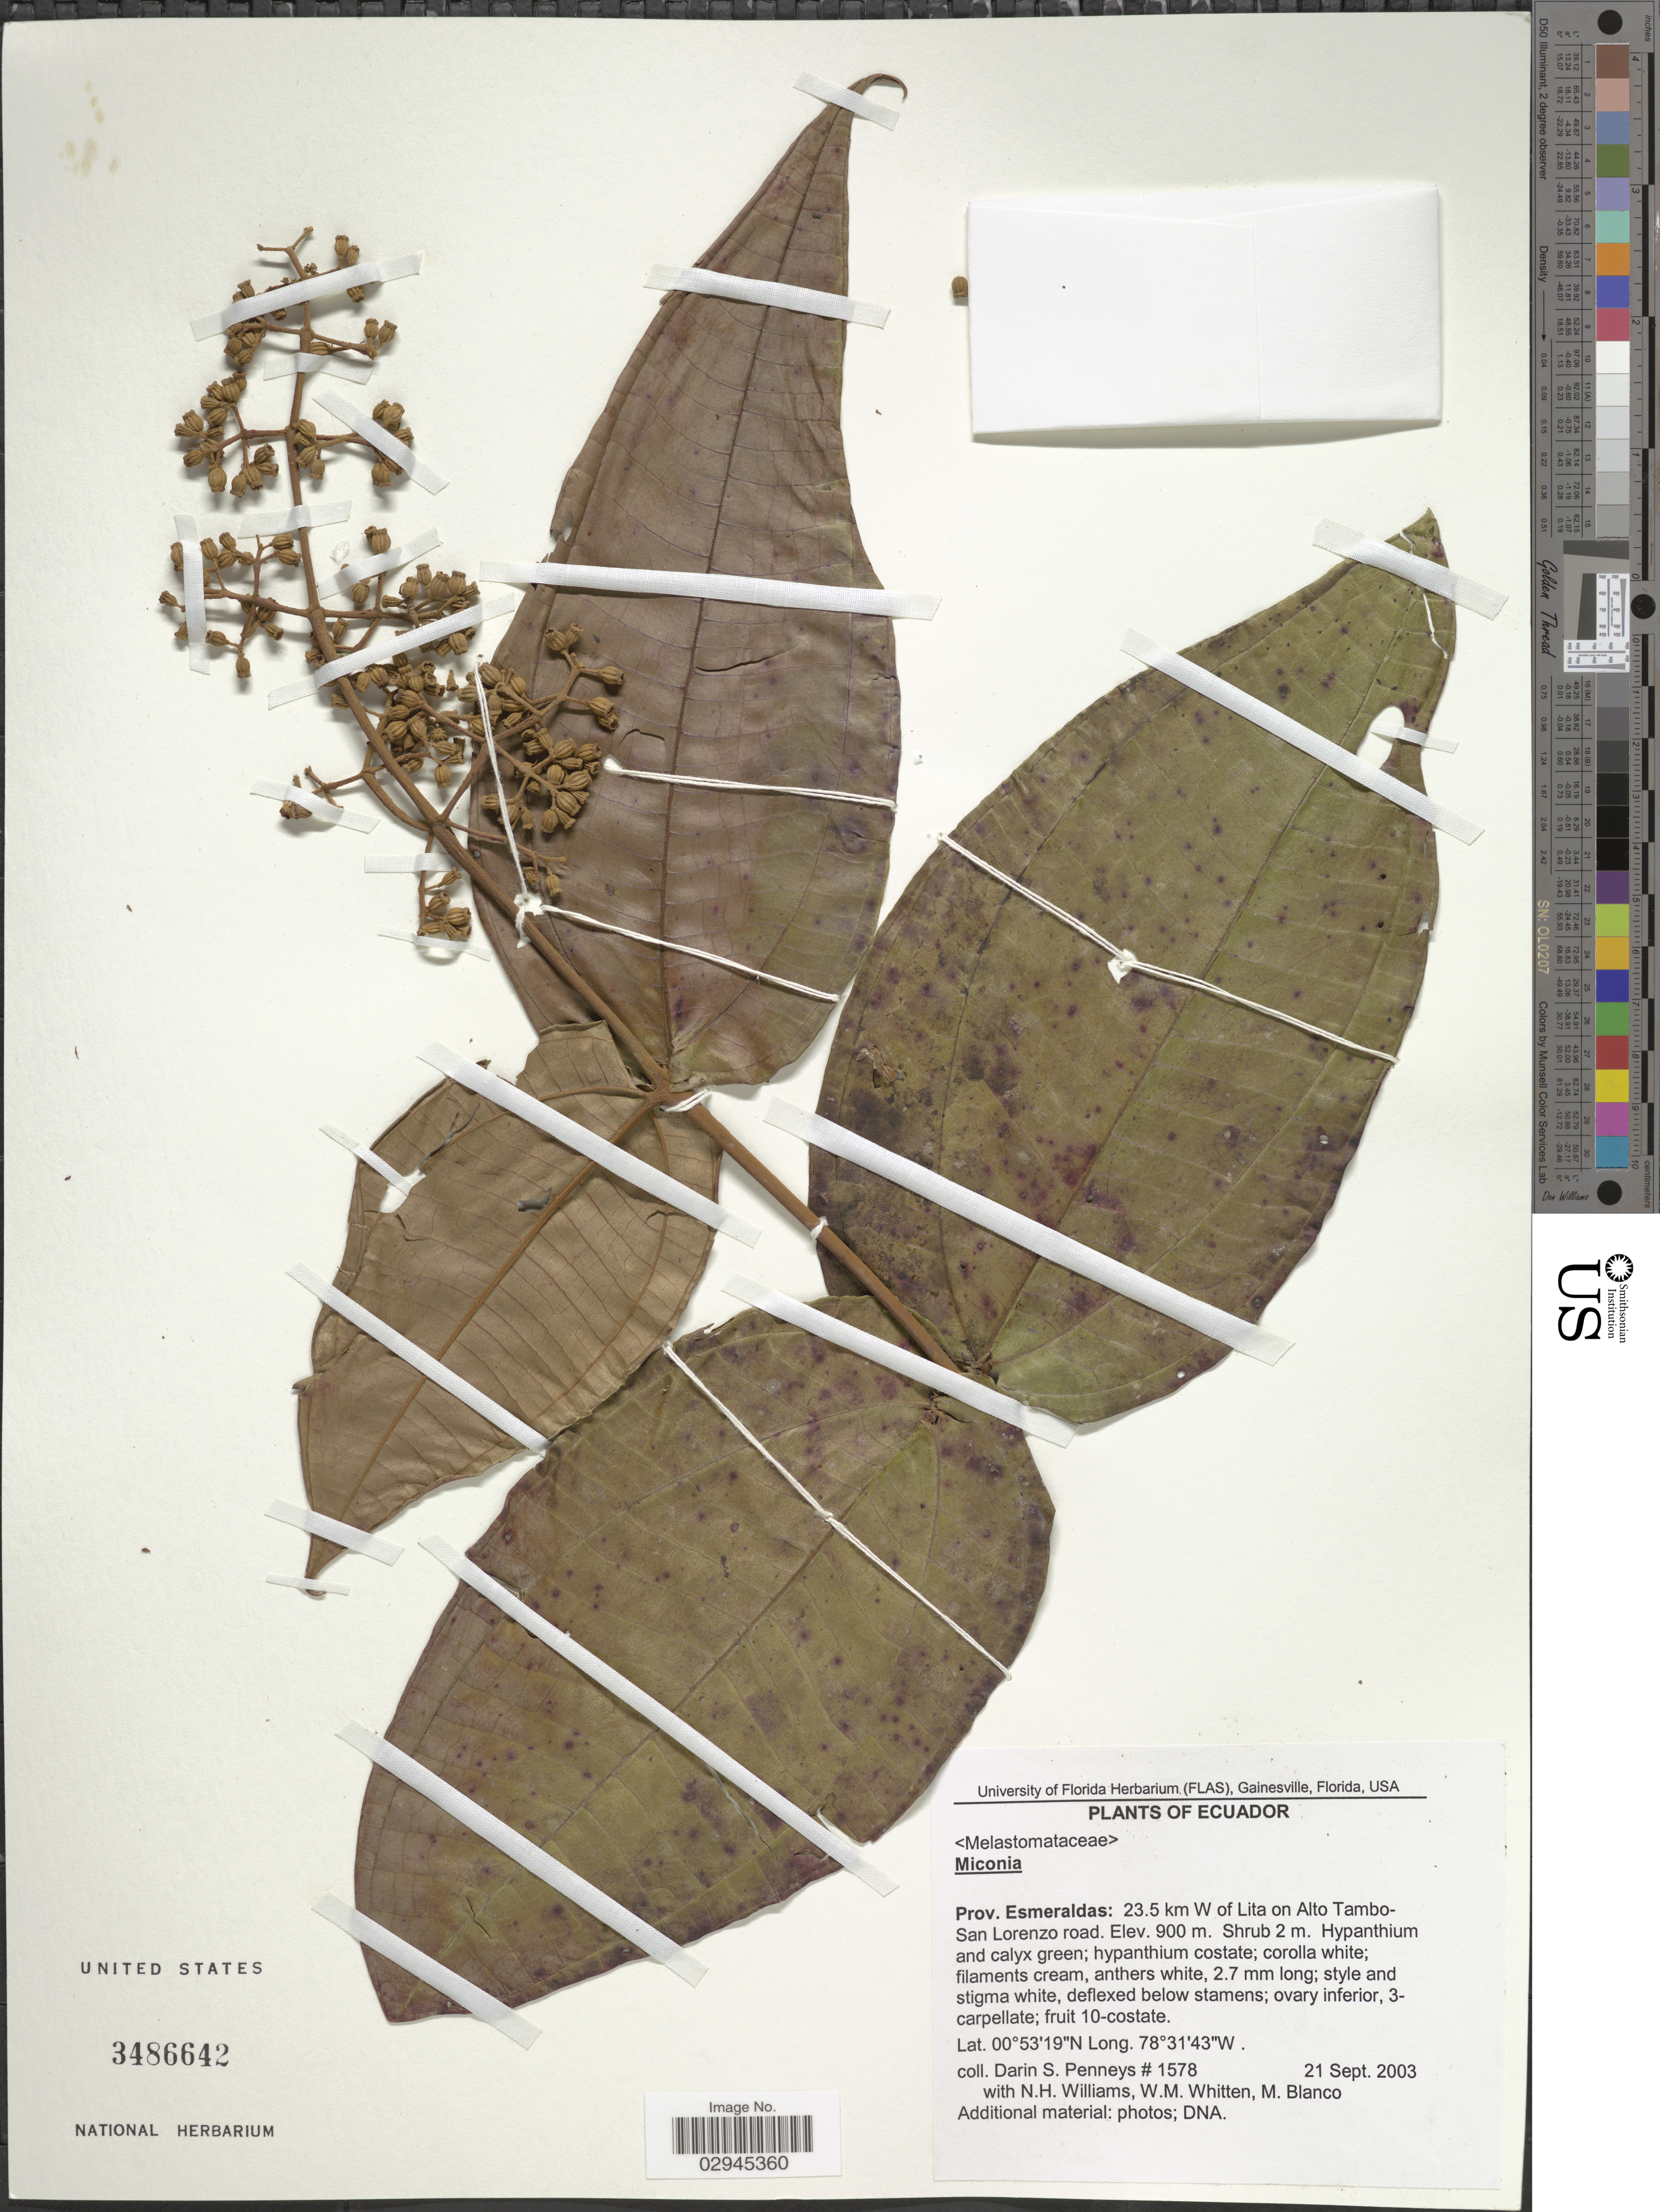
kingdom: Plantae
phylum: Tracheophyta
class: Magnoliopsida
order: Myrtales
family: Melastomataceae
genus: Miconia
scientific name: Miconia sp.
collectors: D. S. Penneys, N. H. Williams, W. M. Whitten & M. Blanco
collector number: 1578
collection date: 2003-09-21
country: Ecuador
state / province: Esmeraldas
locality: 23.5 km W of Lita on Alto Tambo-San Lorenzo road.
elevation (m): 900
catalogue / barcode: US 3486642